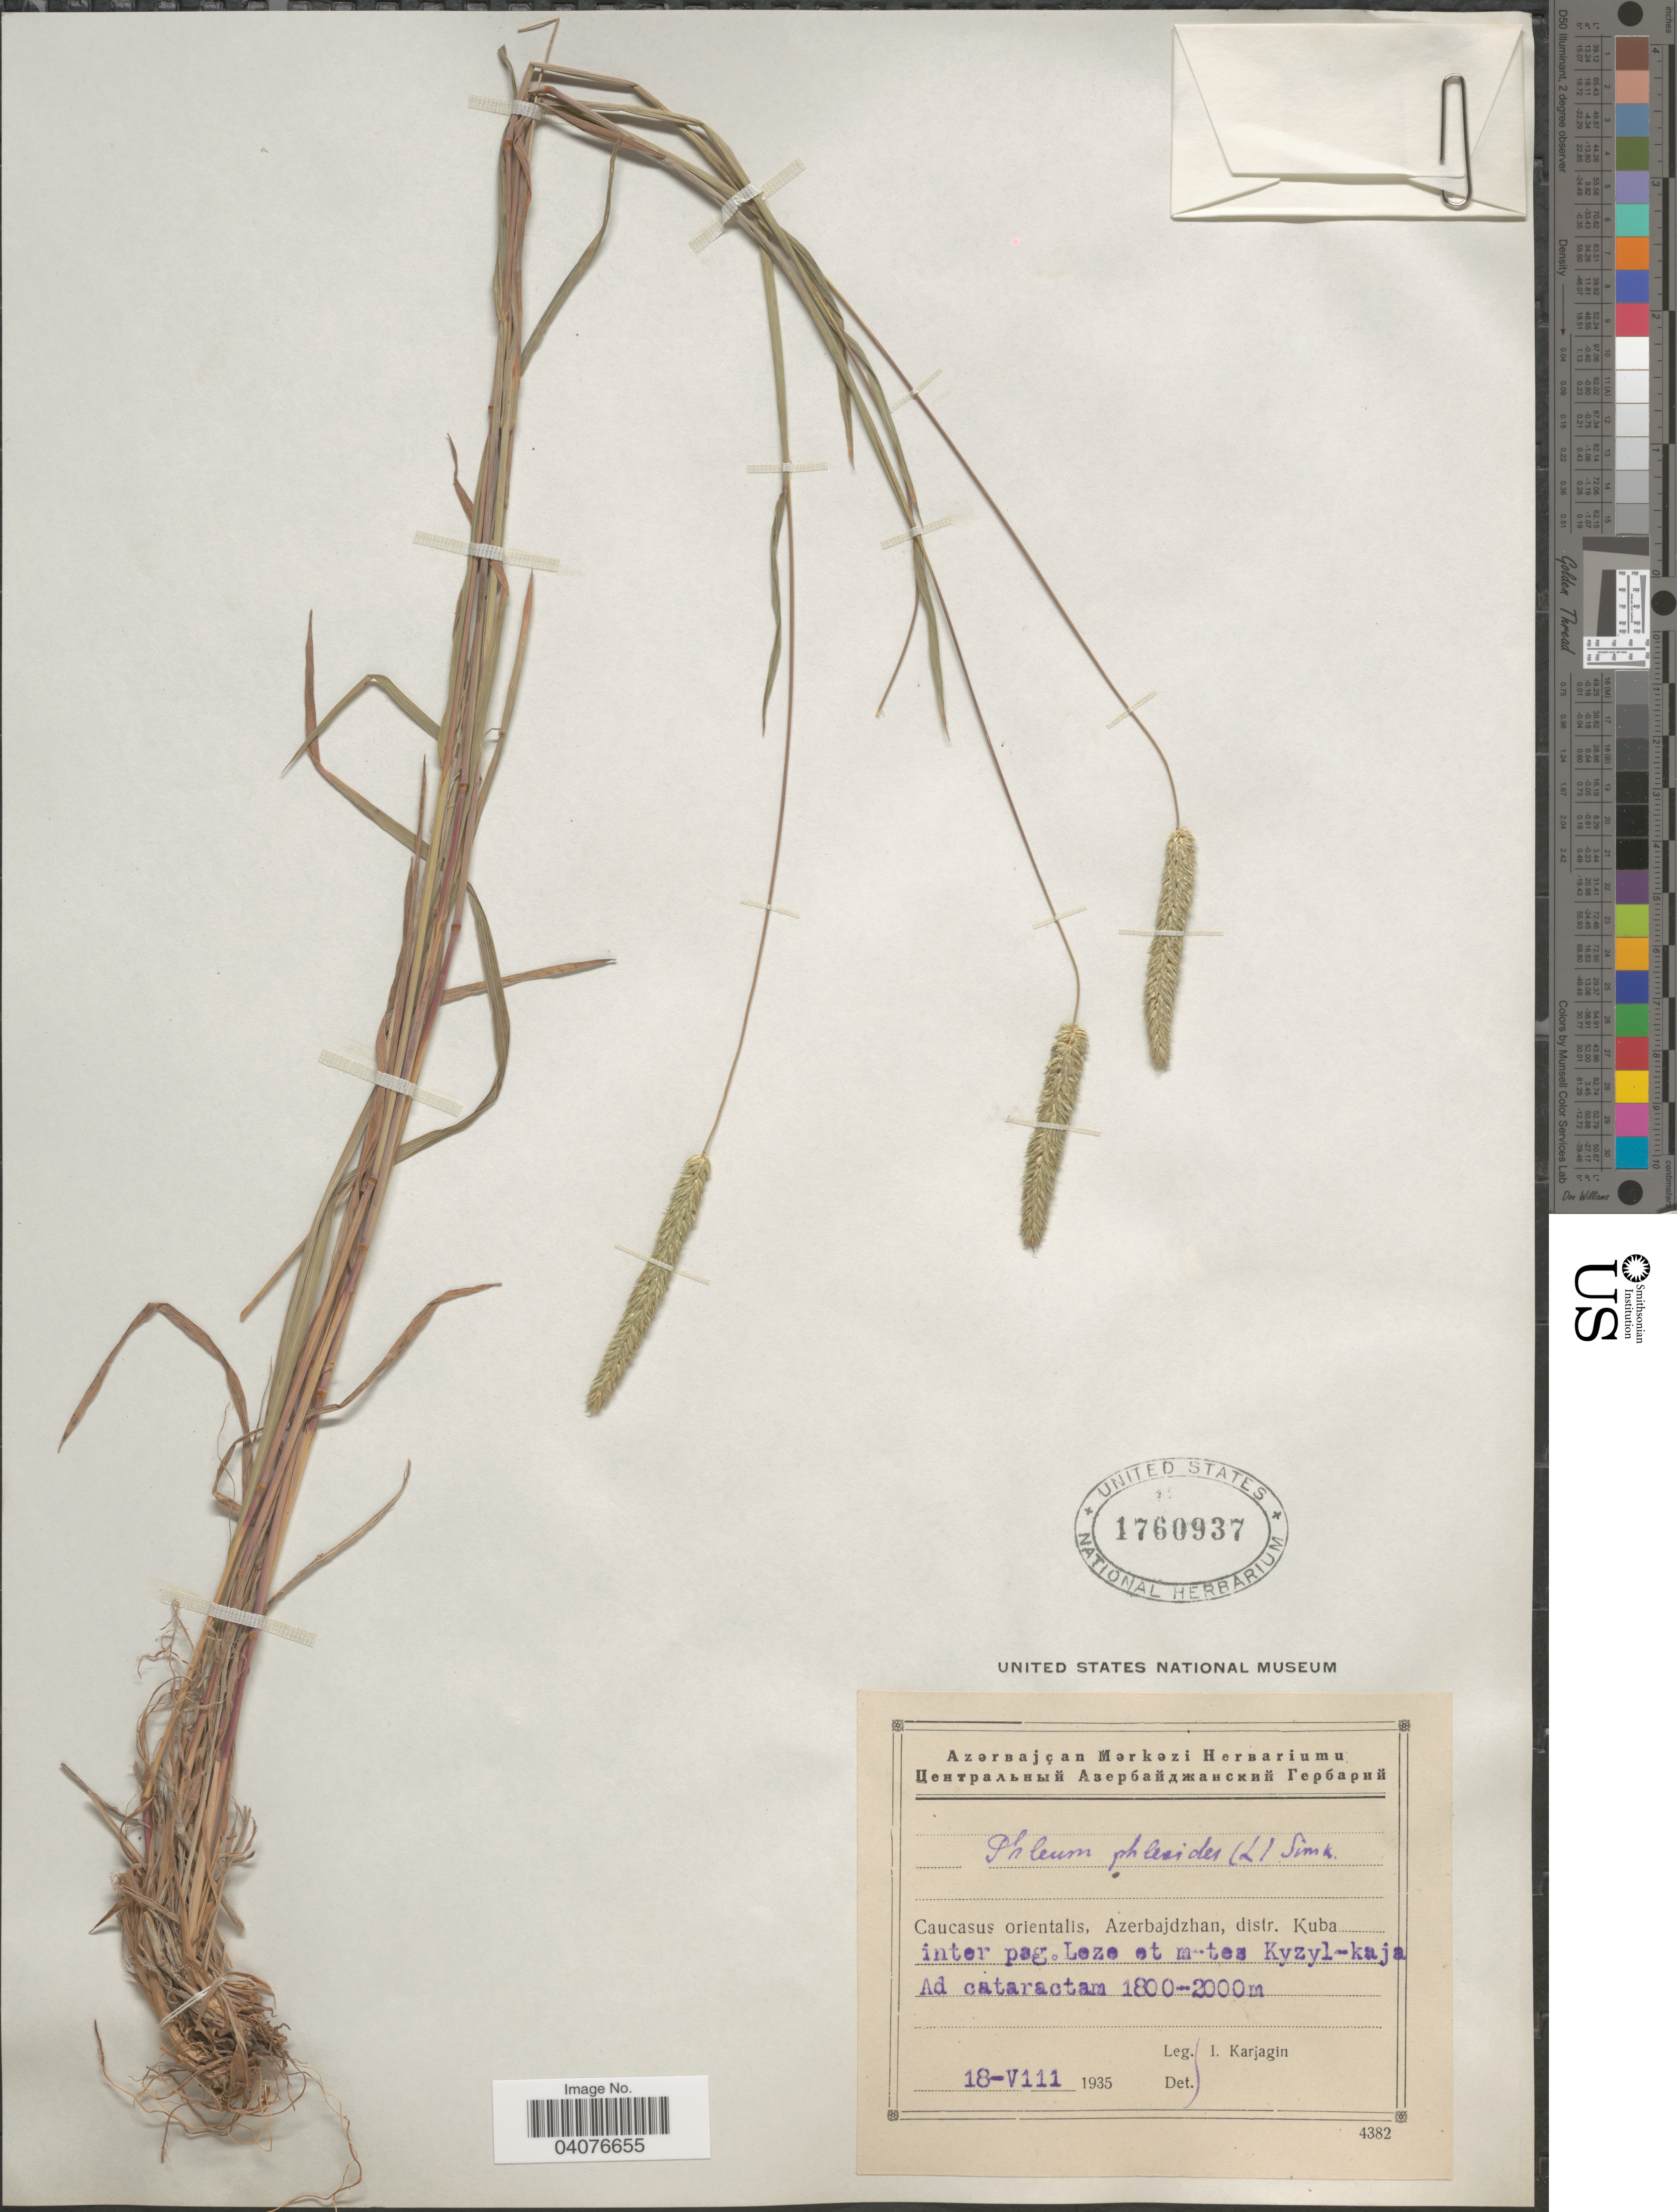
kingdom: Plantae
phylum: Tracheophyta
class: Liliopsida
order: Poales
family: Poaceae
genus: Phleum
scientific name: Phleum phleoides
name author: (L.) H. Karst.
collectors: I. Karjagin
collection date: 1935-08-18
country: Azerbaijan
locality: Caucasus orientalis, distr. Kuba inter pag. Leze et m-tes Kyzyl-kaja. Ad cataractam.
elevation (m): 1800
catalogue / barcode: US 1760937